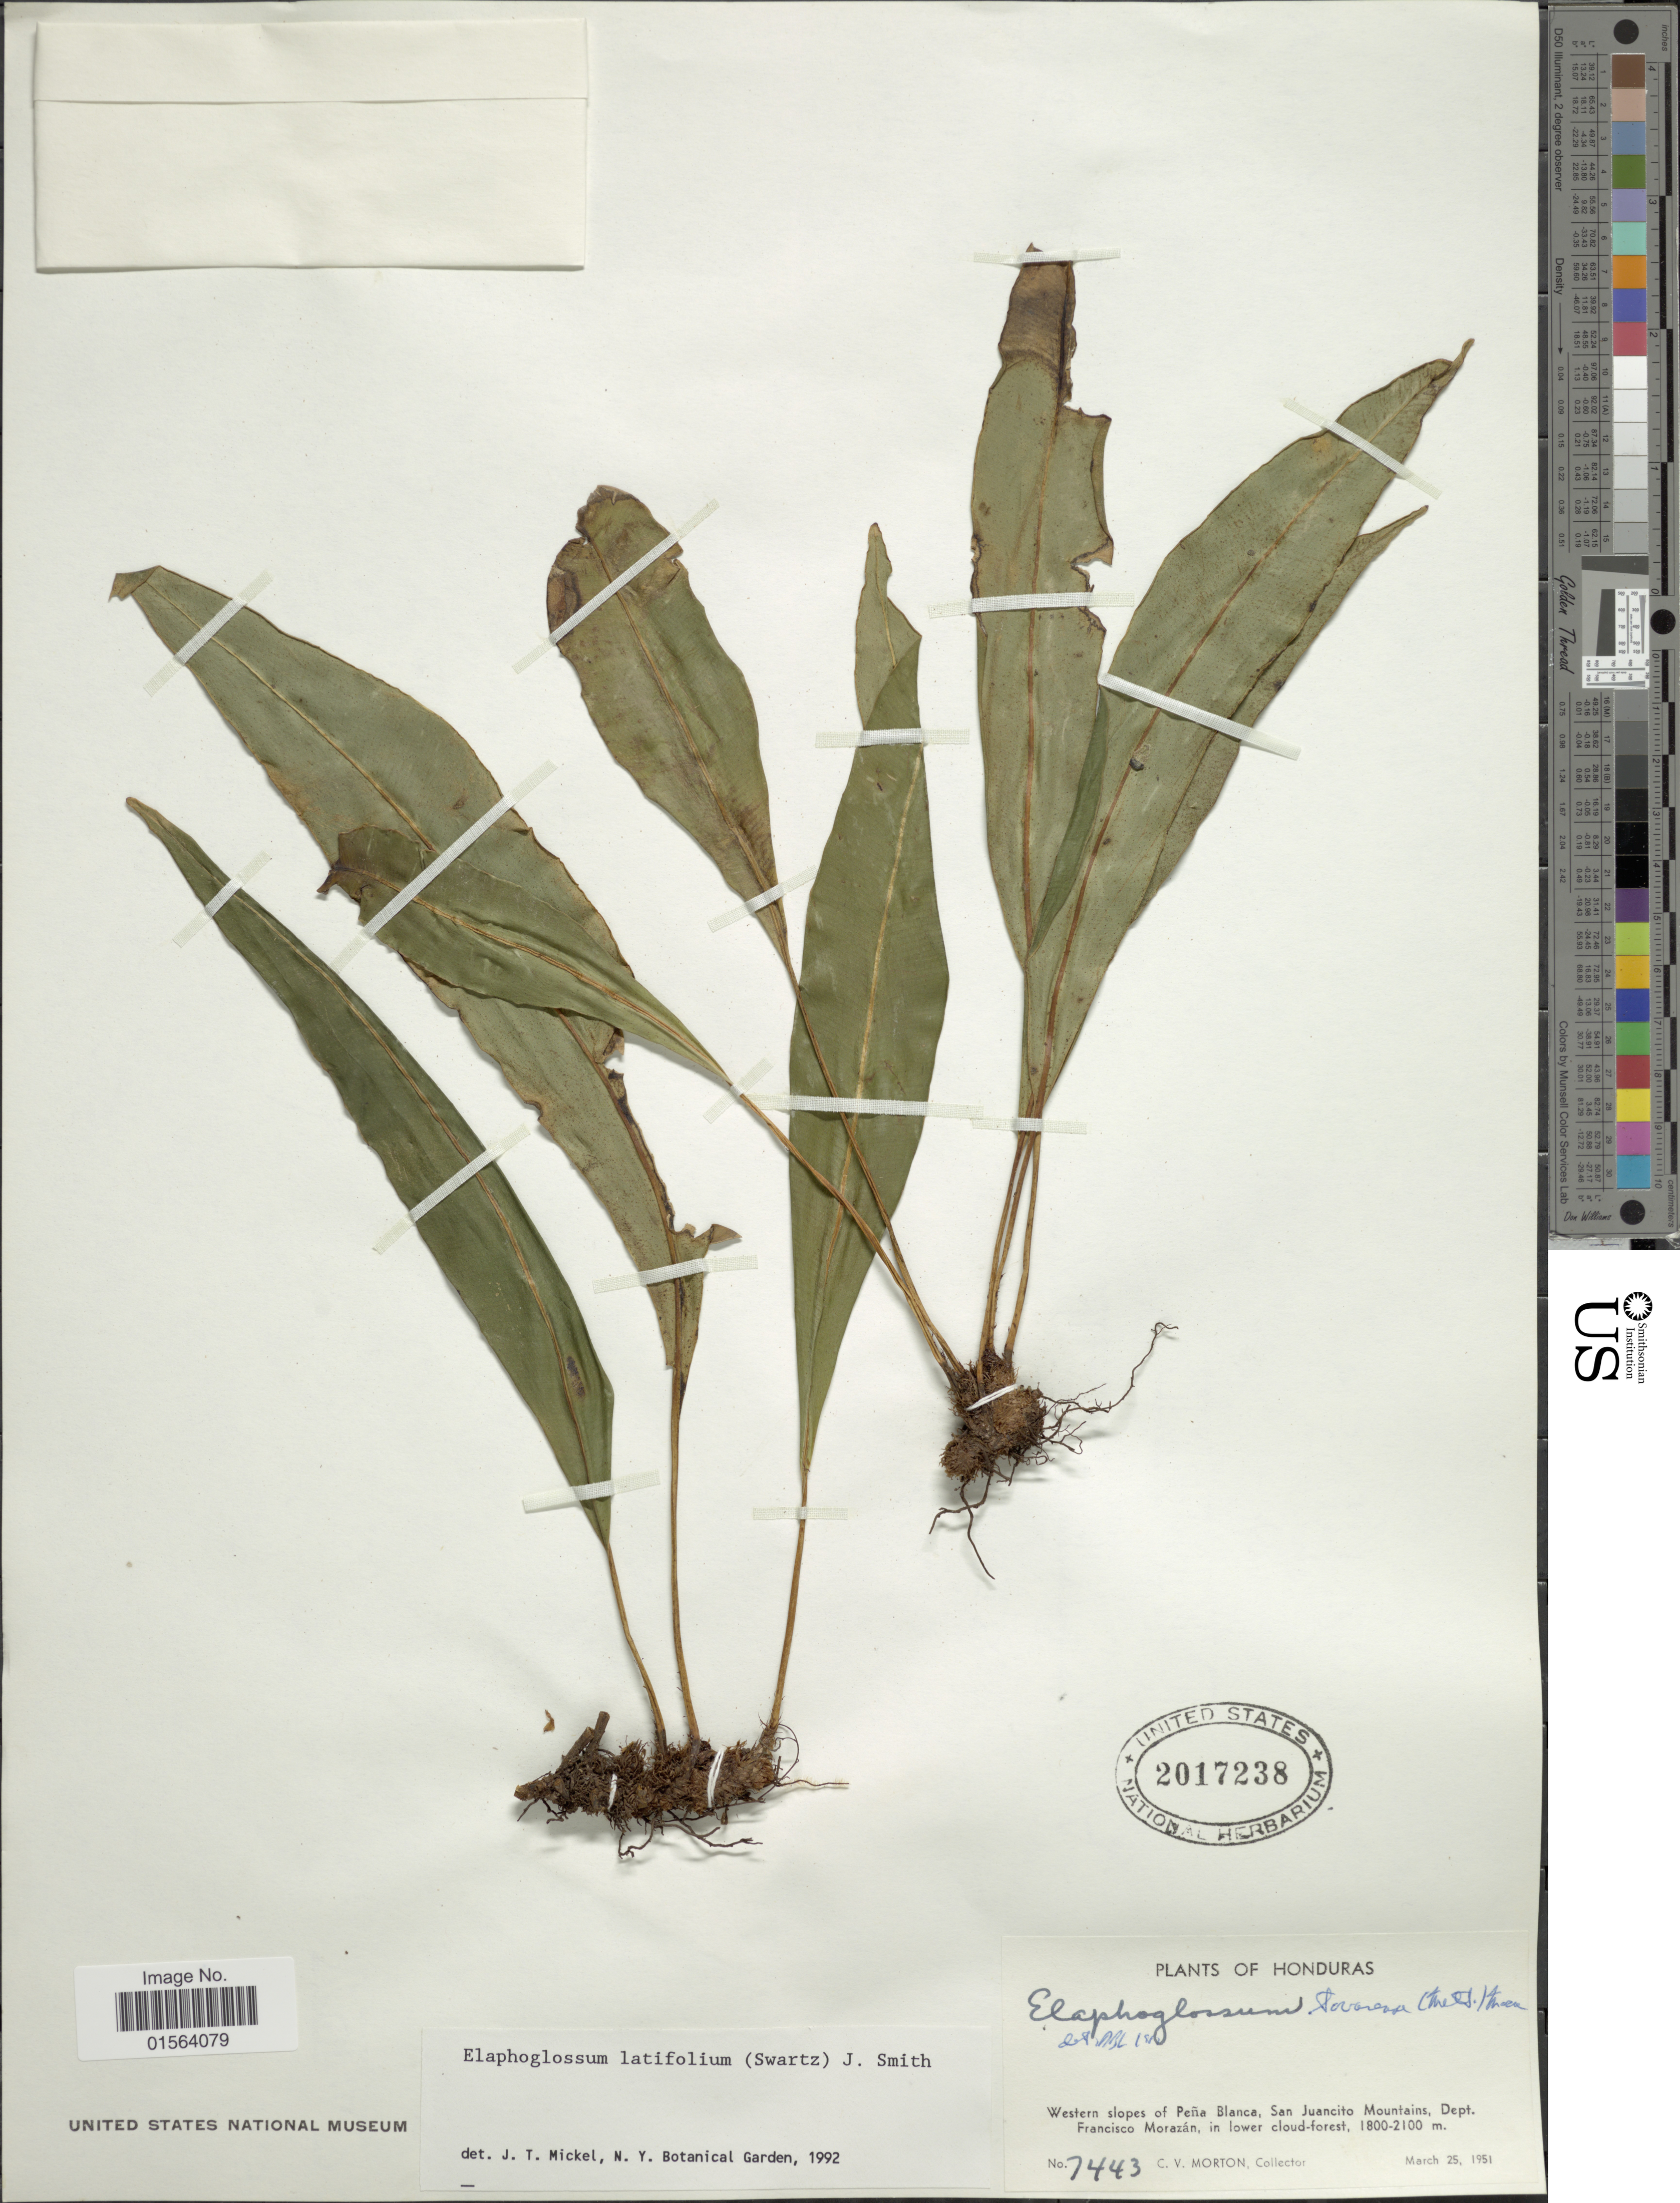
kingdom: Plantae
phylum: Tracheophyta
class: Polypodiopsida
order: Polypodiales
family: Dryopteridaceae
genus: Elaphoglossum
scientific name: Elaphoglossum latifolium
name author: (Sw.) J. Sm.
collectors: C. V. Morton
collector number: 7443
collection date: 1951-03-25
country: Honduras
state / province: Fco. Morazán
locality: Western slopes of Pena Blanca, San Juancito Mountains, Dept. Francisco Morazans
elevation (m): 1800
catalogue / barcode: US 2017238